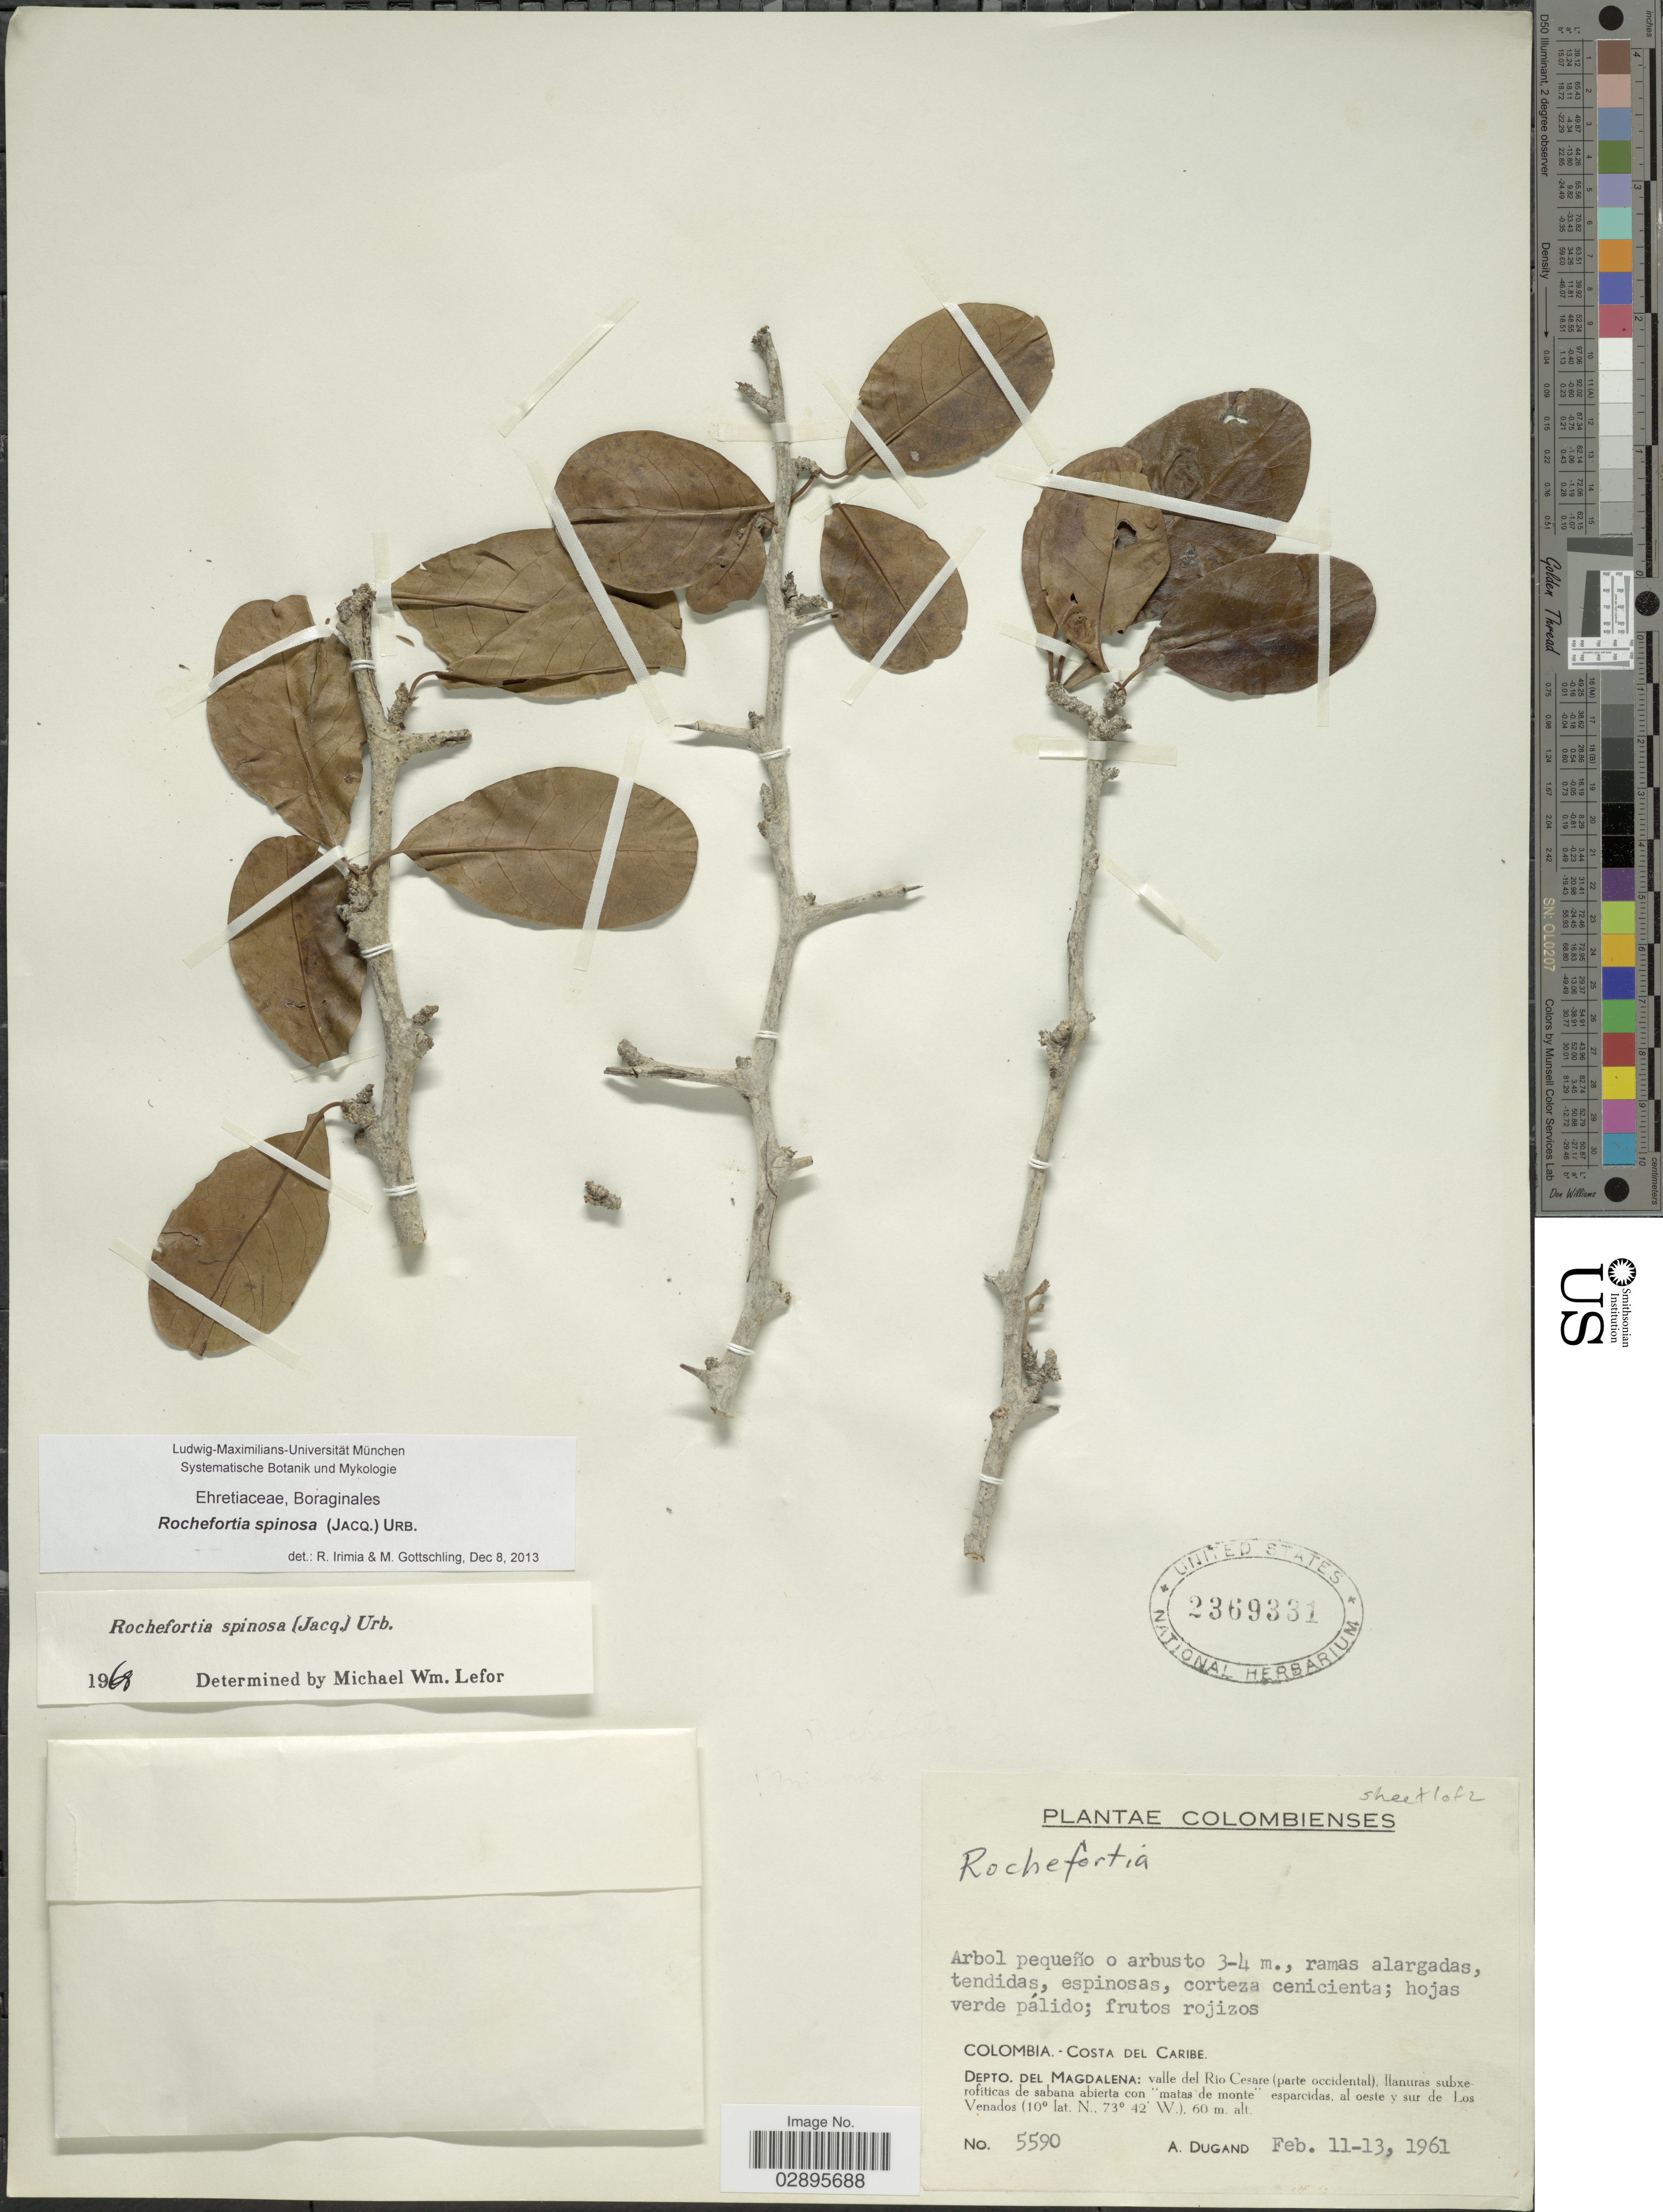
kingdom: Plantae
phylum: Tracheophyta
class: Magnoliopsida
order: Boraginales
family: Ehretiaceae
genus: Rochefortia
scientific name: Rochefortia spinosa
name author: (Jacq.) Urb.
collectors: A. Dugand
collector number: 5590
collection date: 1961-02-11/1961-02-13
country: Colombia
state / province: Magdalena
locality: Costa del Caribe. Depto. del Magdalena: valle del Río Cesare (parte occidental), llanuras subxerofíticas de sabana abierta con "matas de monte" esparcidas, al oeste y sur de Los Venados.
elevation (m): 60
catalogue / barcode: US 2369331